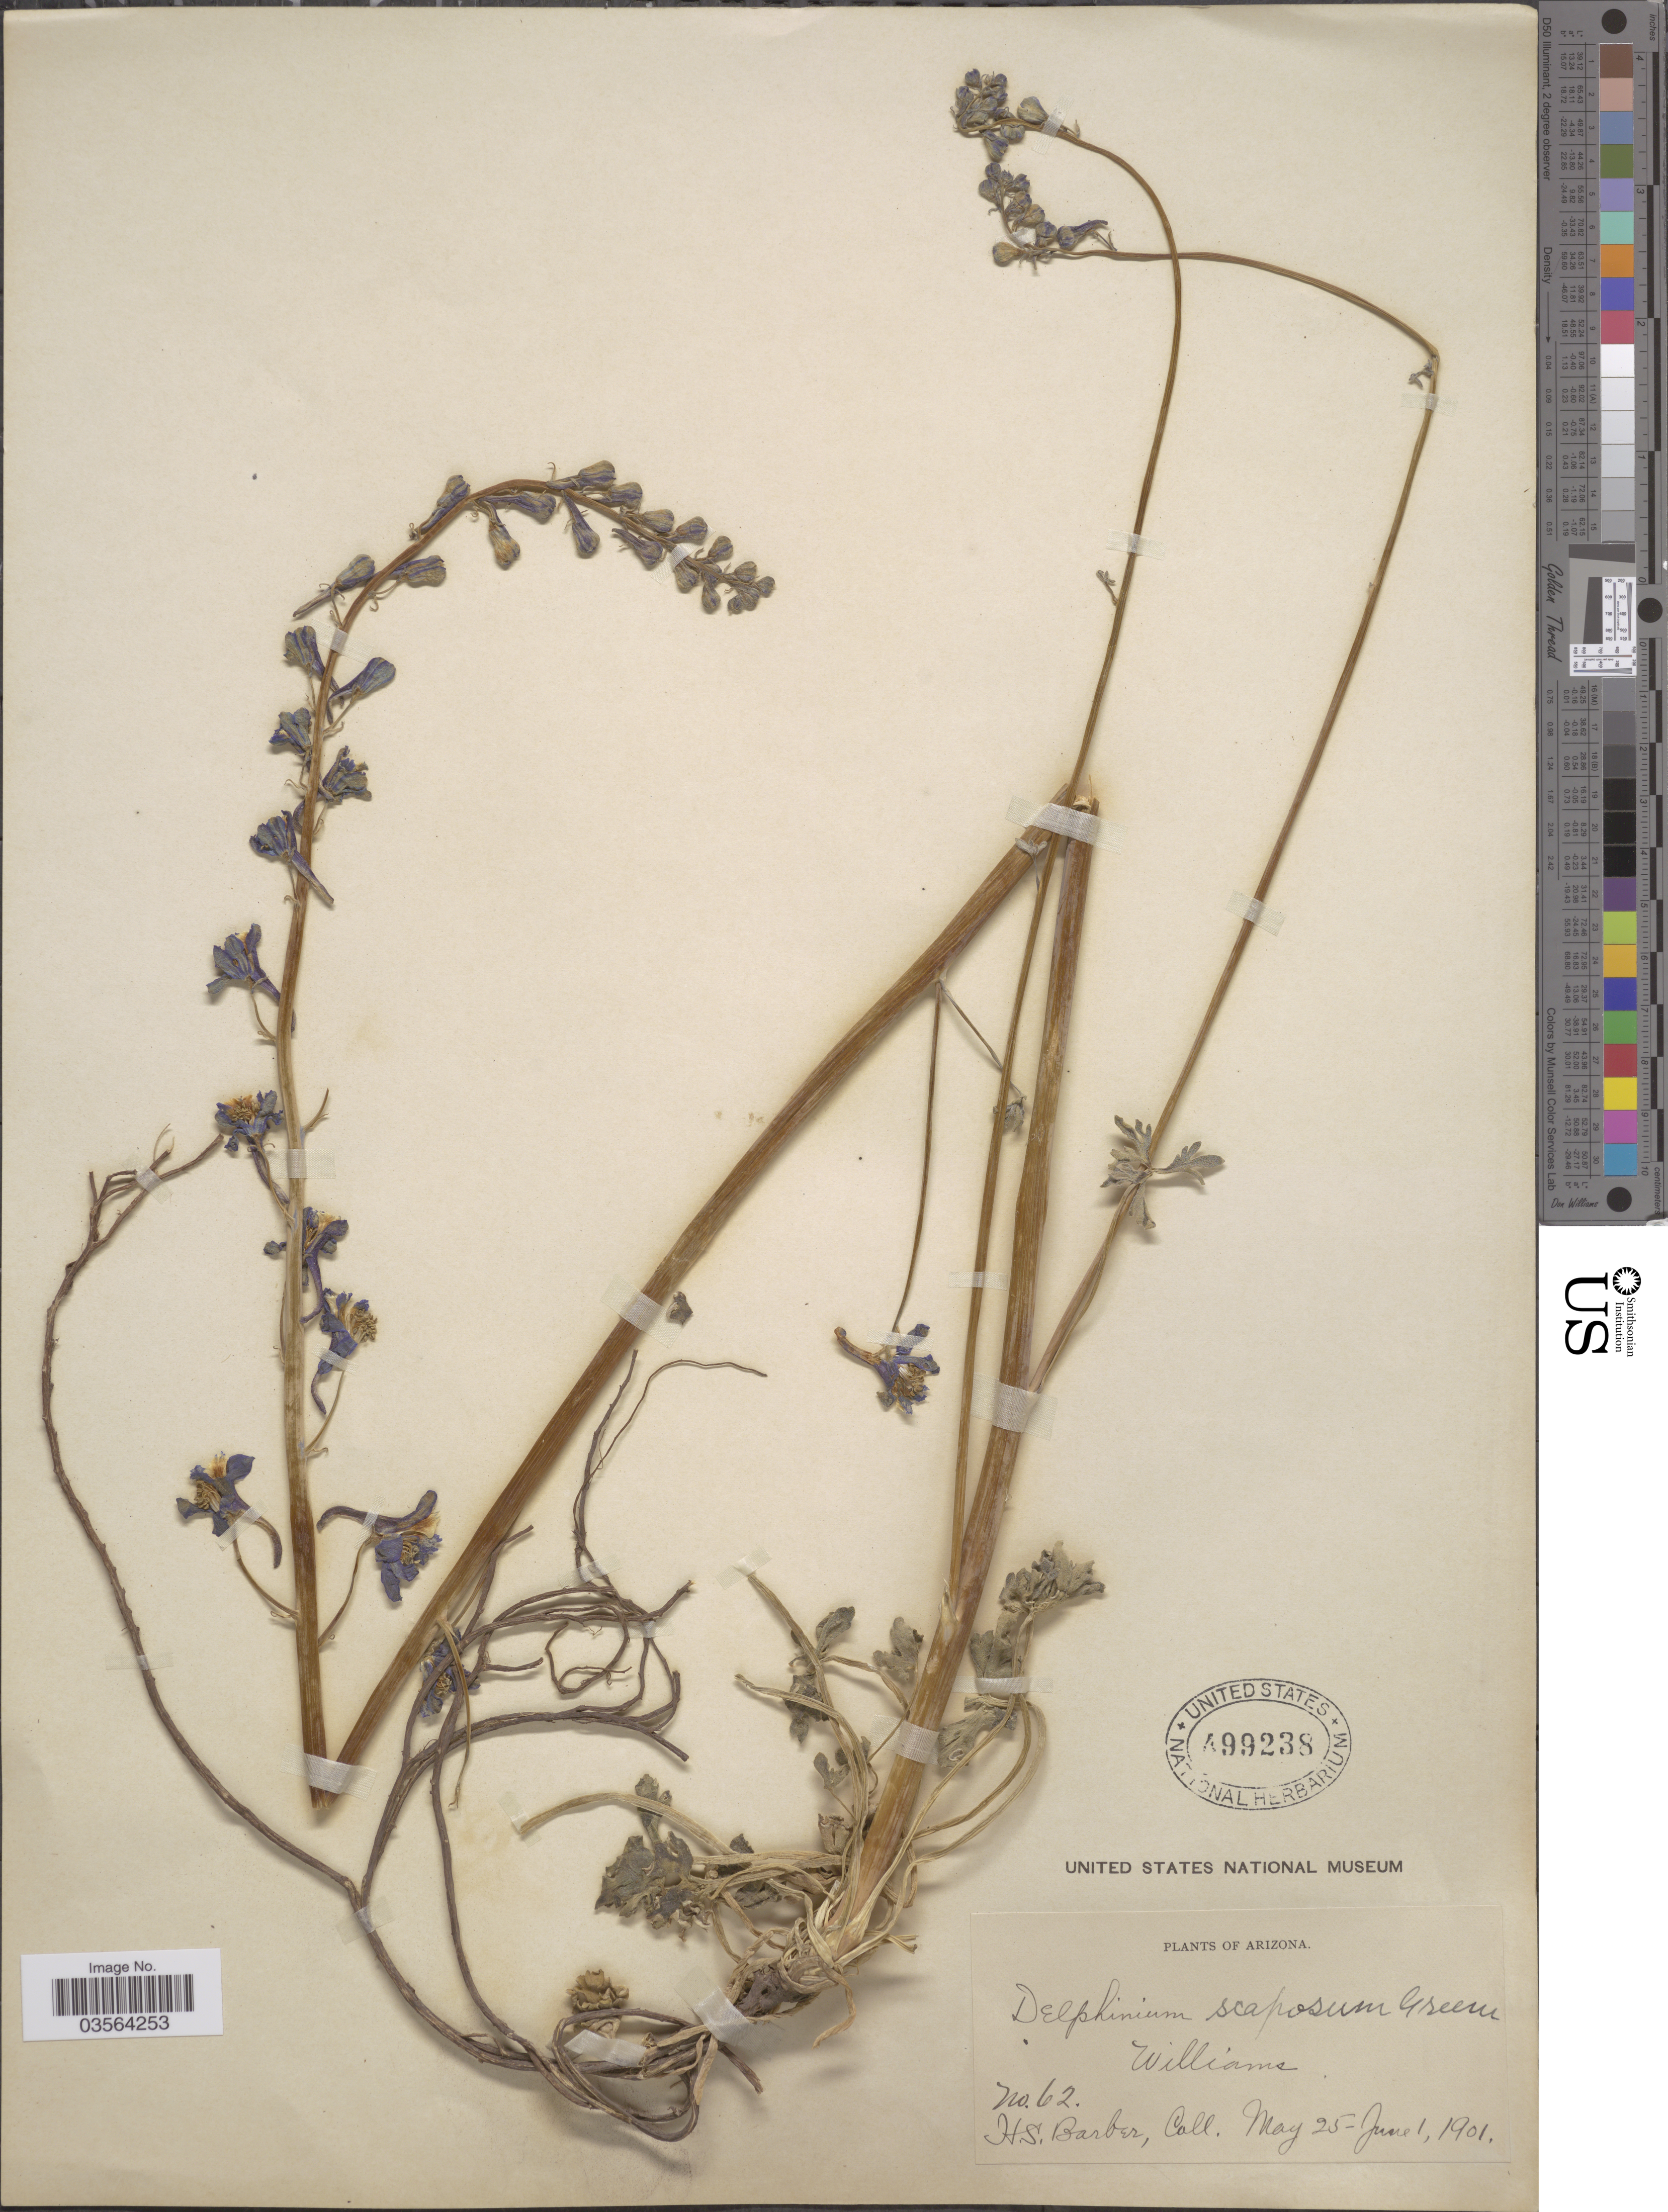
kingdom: Plantae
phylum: Tracheophyta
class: Magnoliopsida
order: Ranunculales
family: Ranunculaceae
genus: Delphinium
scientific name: Delphinium scaposum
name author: Greene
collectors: H. Barber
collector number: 62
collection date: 1901-05-25/1901-06-01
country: United States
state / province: Arizona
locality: Williams.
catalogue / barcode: US 499238